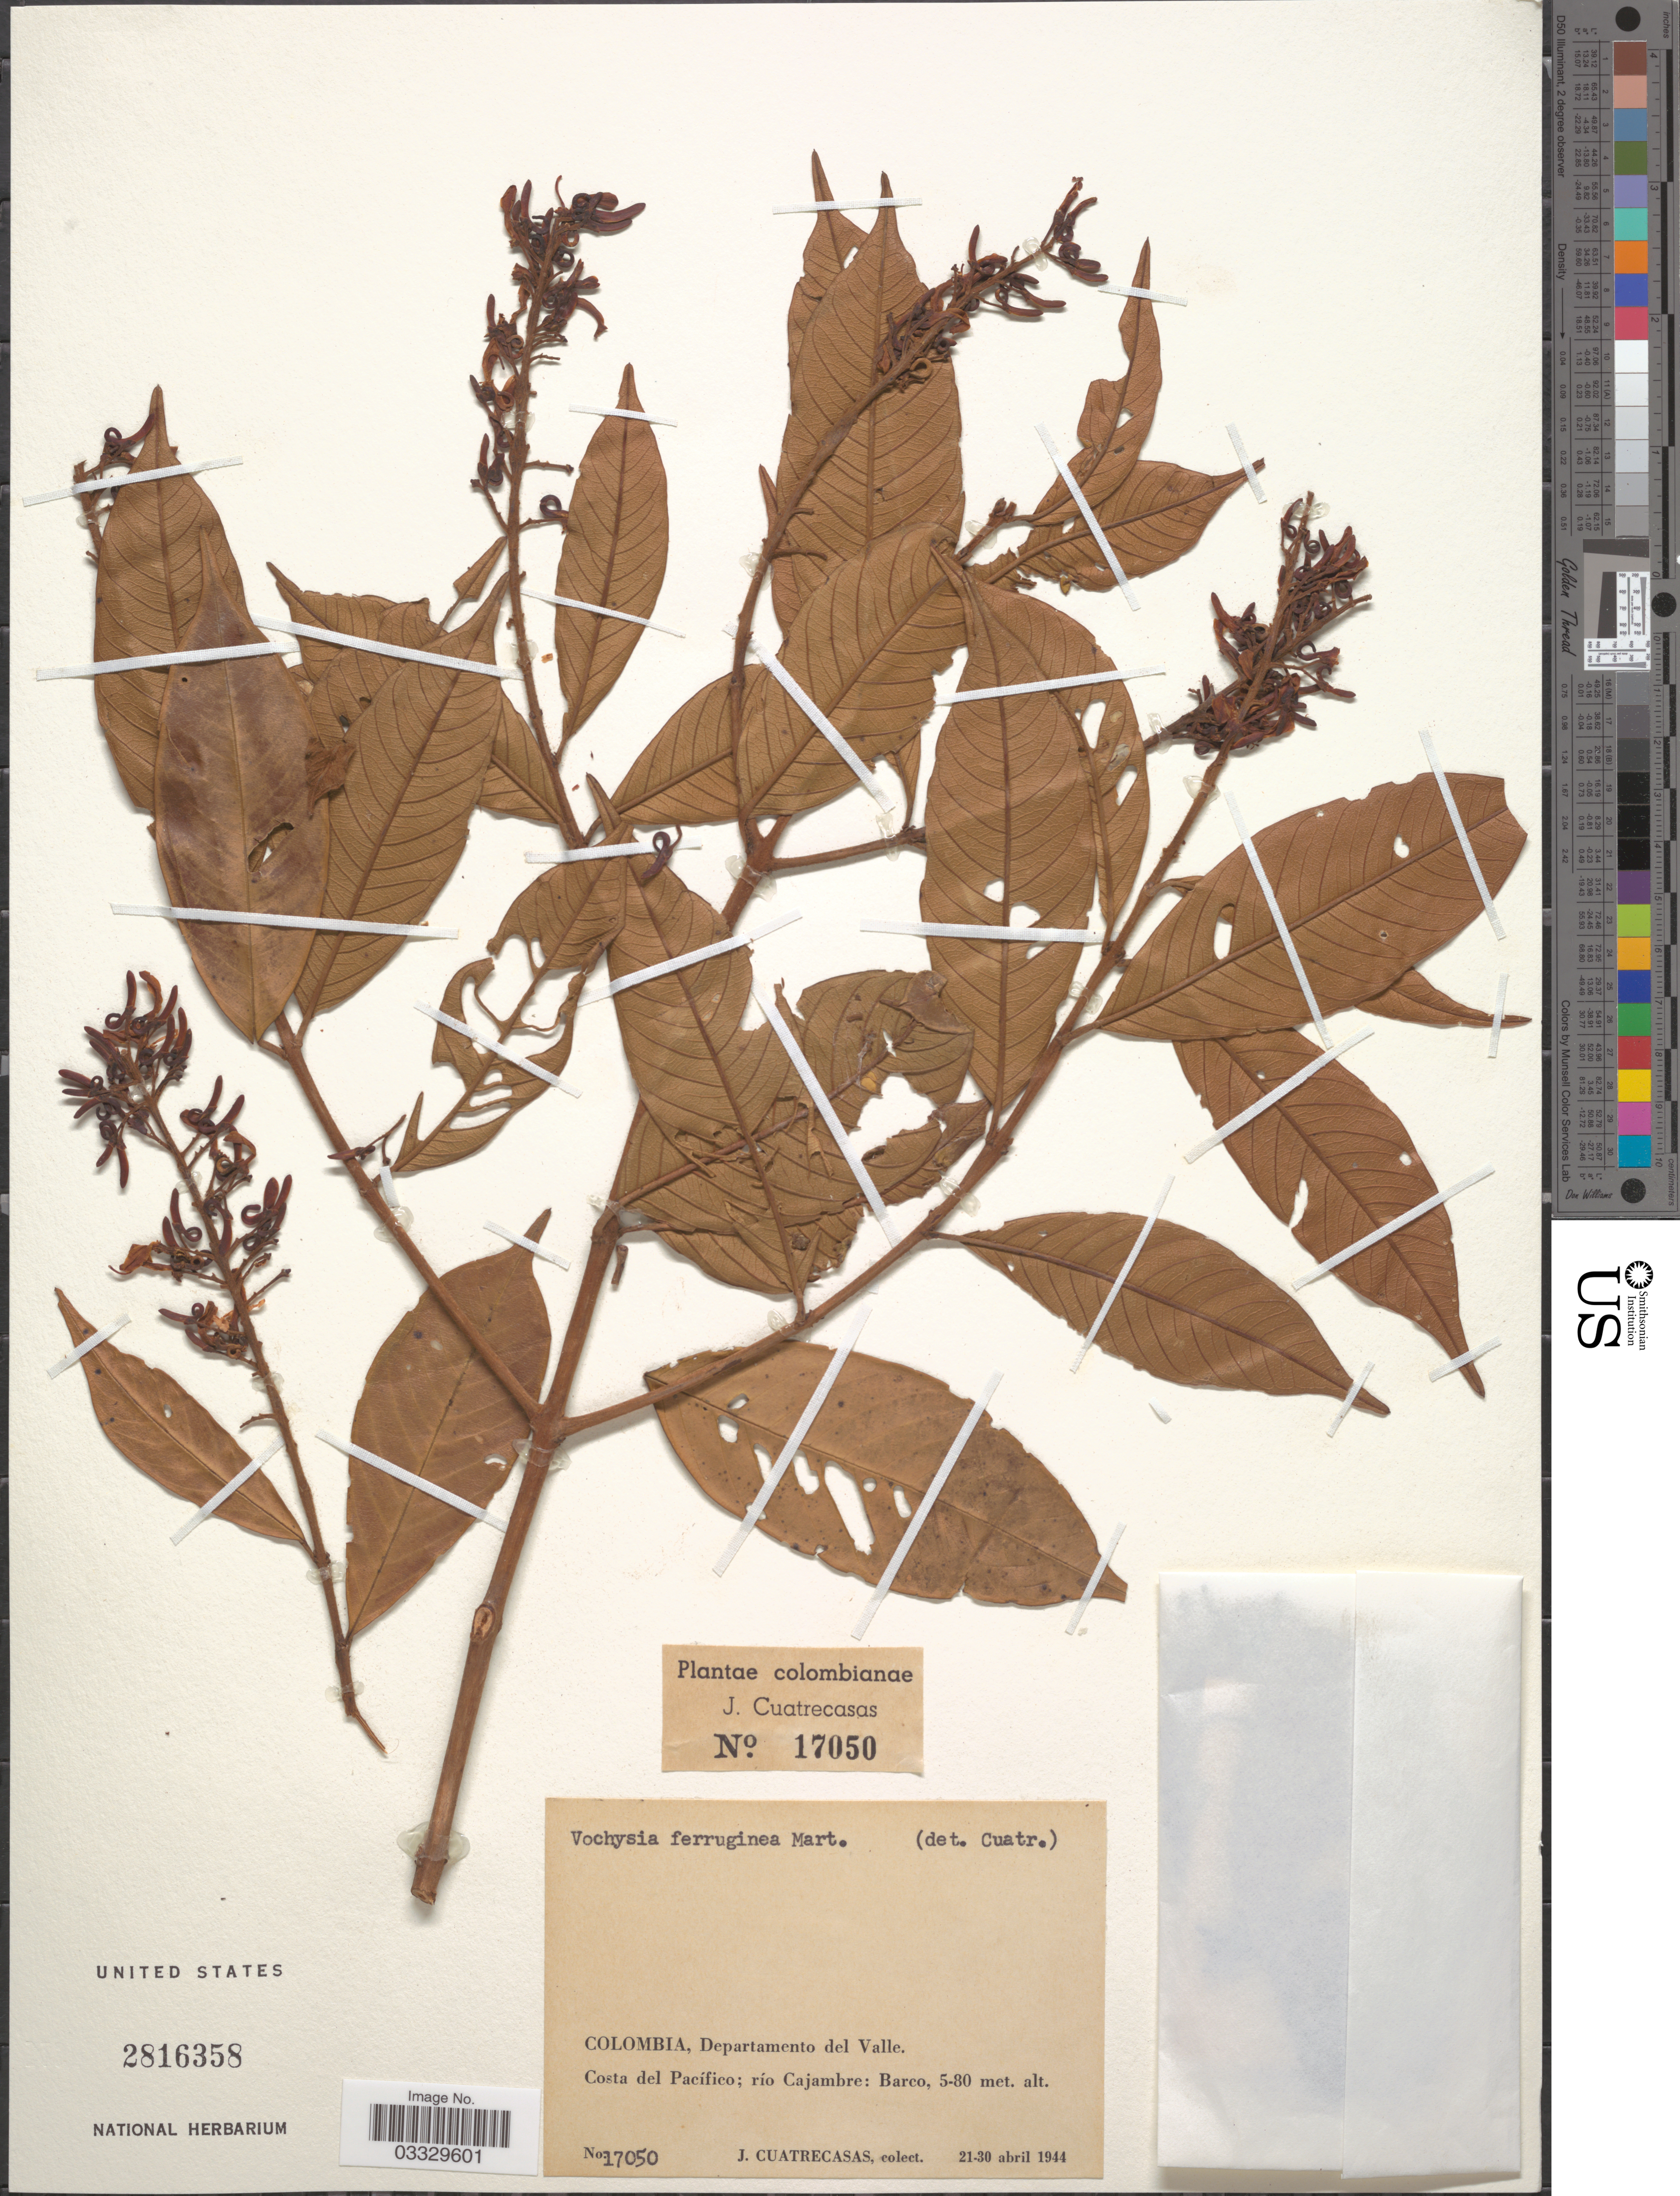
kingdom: Plantae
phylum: Tracheophyta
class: Magnoliopsida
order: Myrtales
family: Vochysiaceae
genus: Vochysia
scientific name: Vochysia ferruginea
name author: Mart.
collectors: J. Cuatrecasas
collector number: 17050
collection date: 1944-04-21/1944-04-30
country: Colombia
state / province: Valle del Cauca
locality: Departamento del Valle. Costa del Pacífico; río Cajambre: Barco.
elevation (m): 5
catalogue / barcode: US 2816358